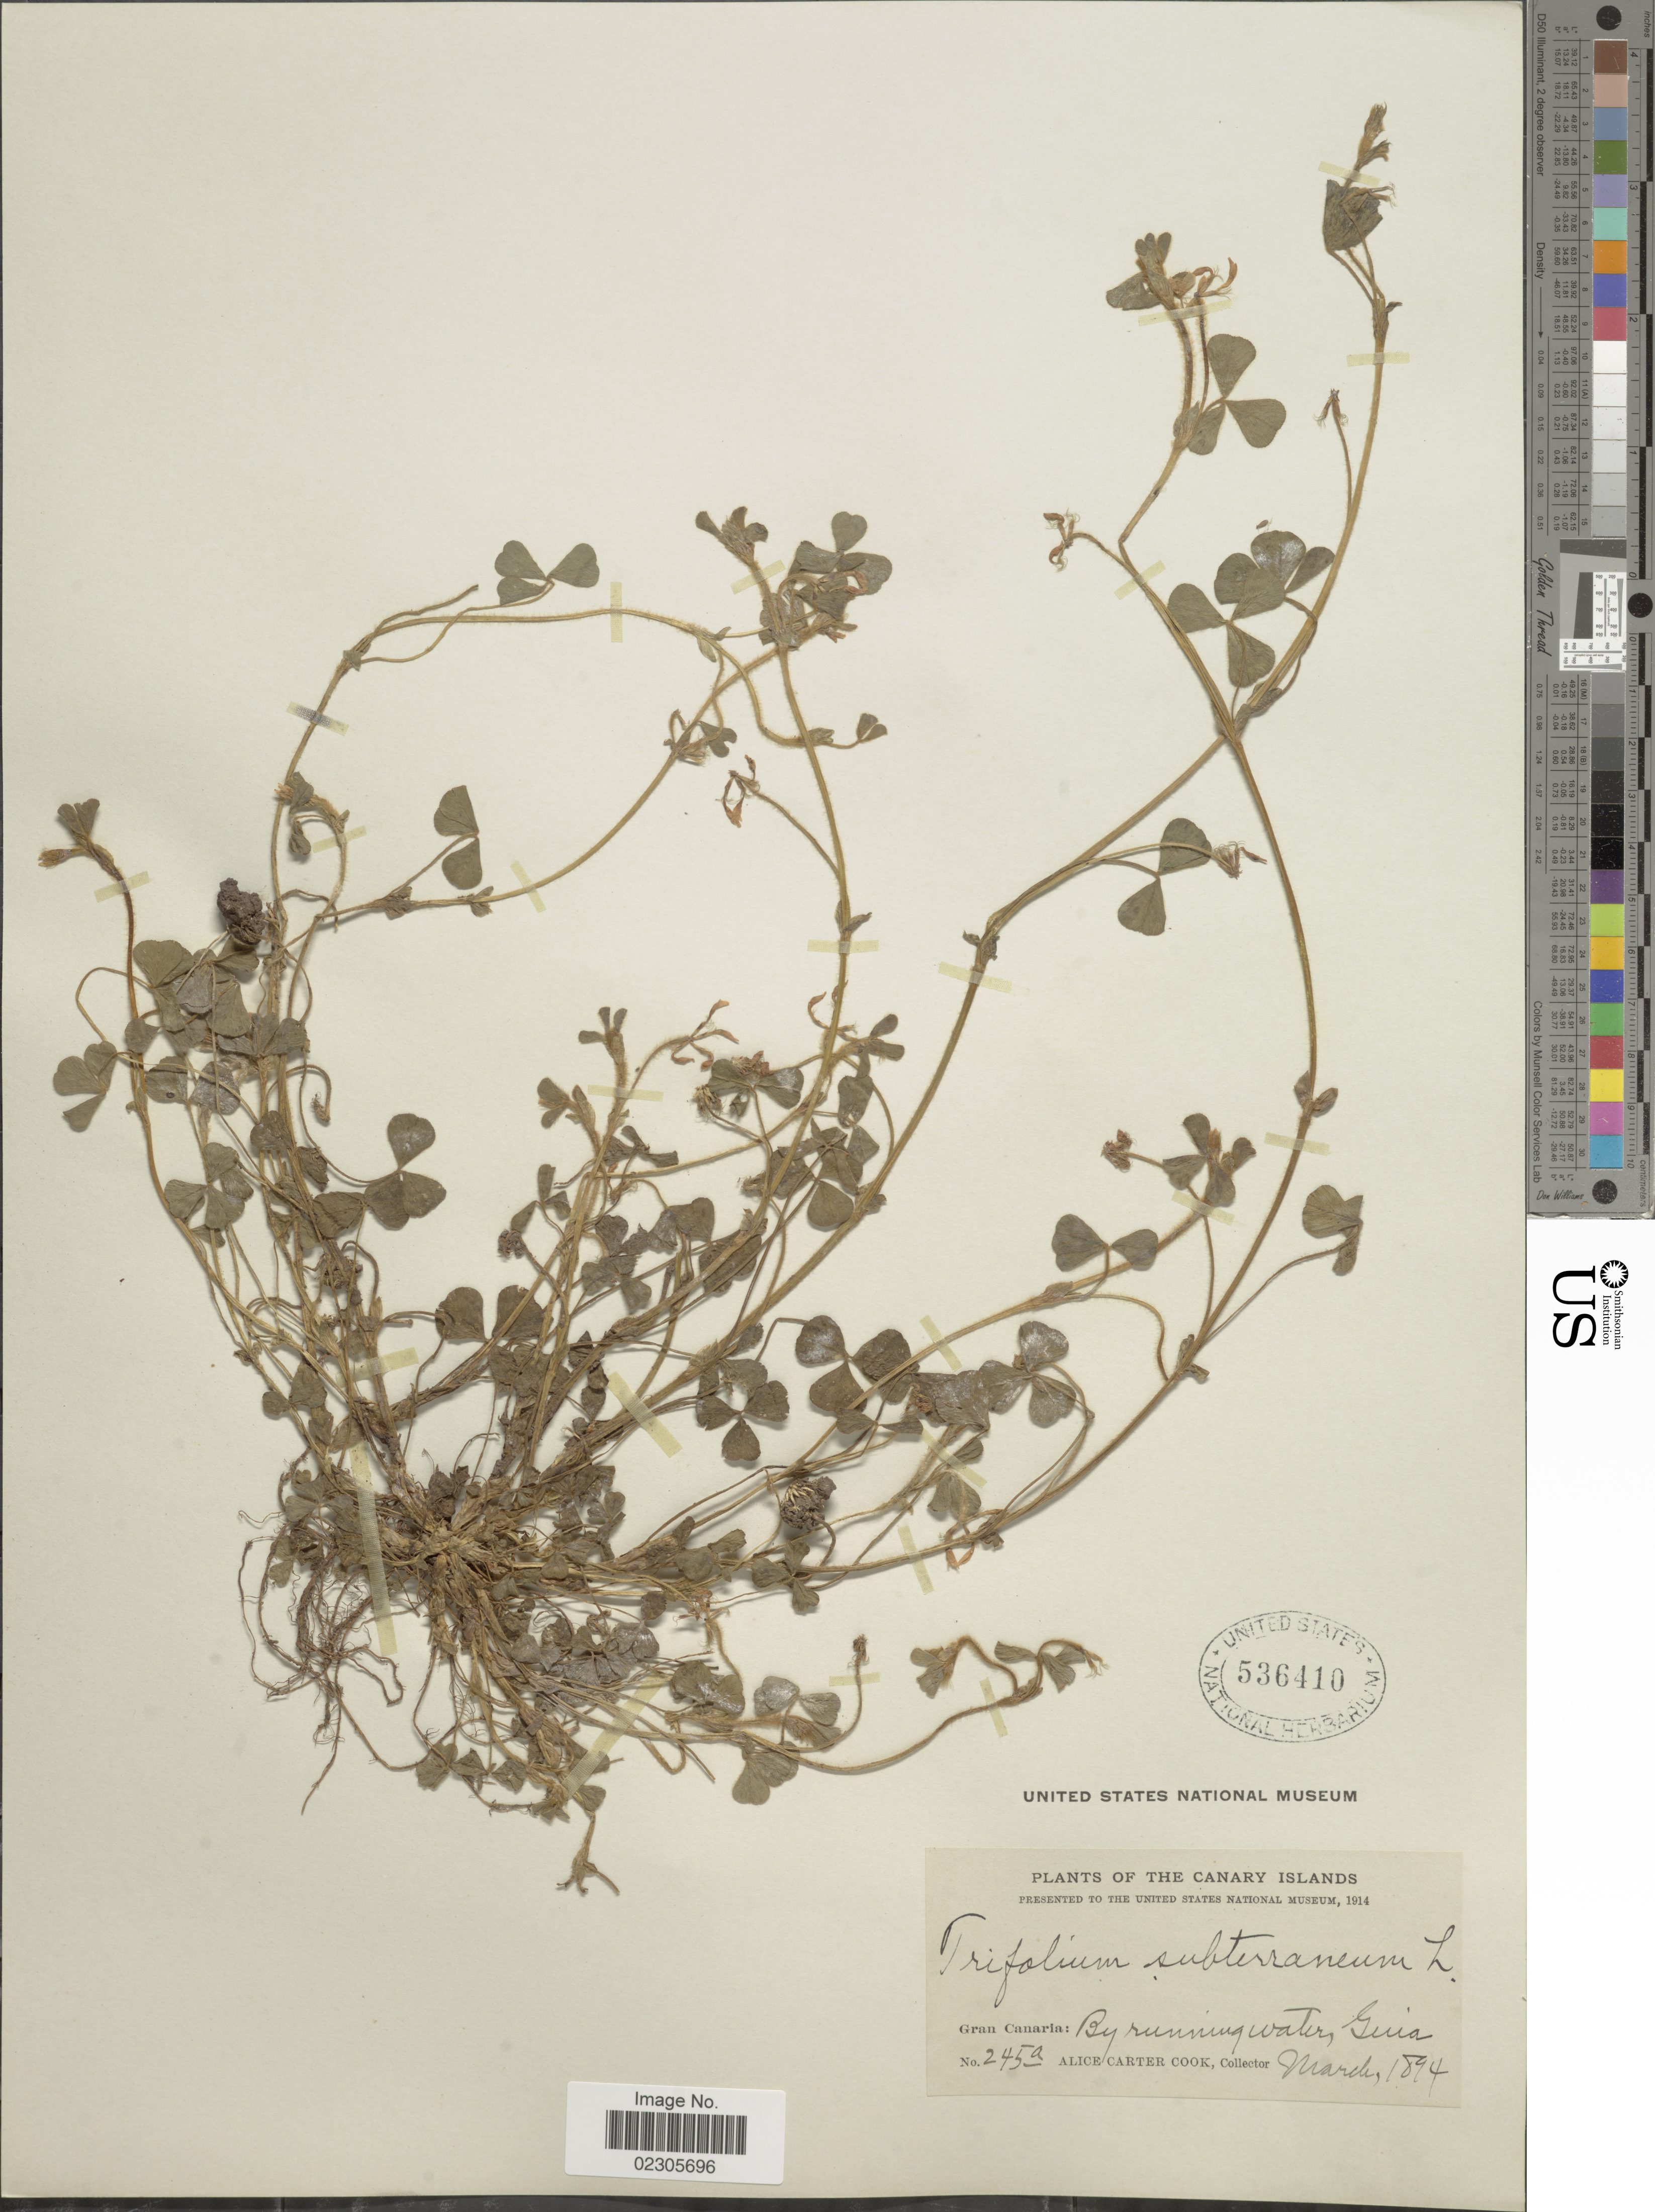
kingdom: Plantae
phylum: Tracheophyta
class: Magnoliopsida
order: Fabales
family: Fabaceae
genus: Trifolium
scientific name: Trifolium subterraneum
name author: L.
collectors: Alice C. Cook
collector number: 245a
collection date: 1894-03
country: Spain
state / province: Canarias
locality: Canary Islands, Gran Canaria: By running water, Guia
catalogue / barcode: US 536410